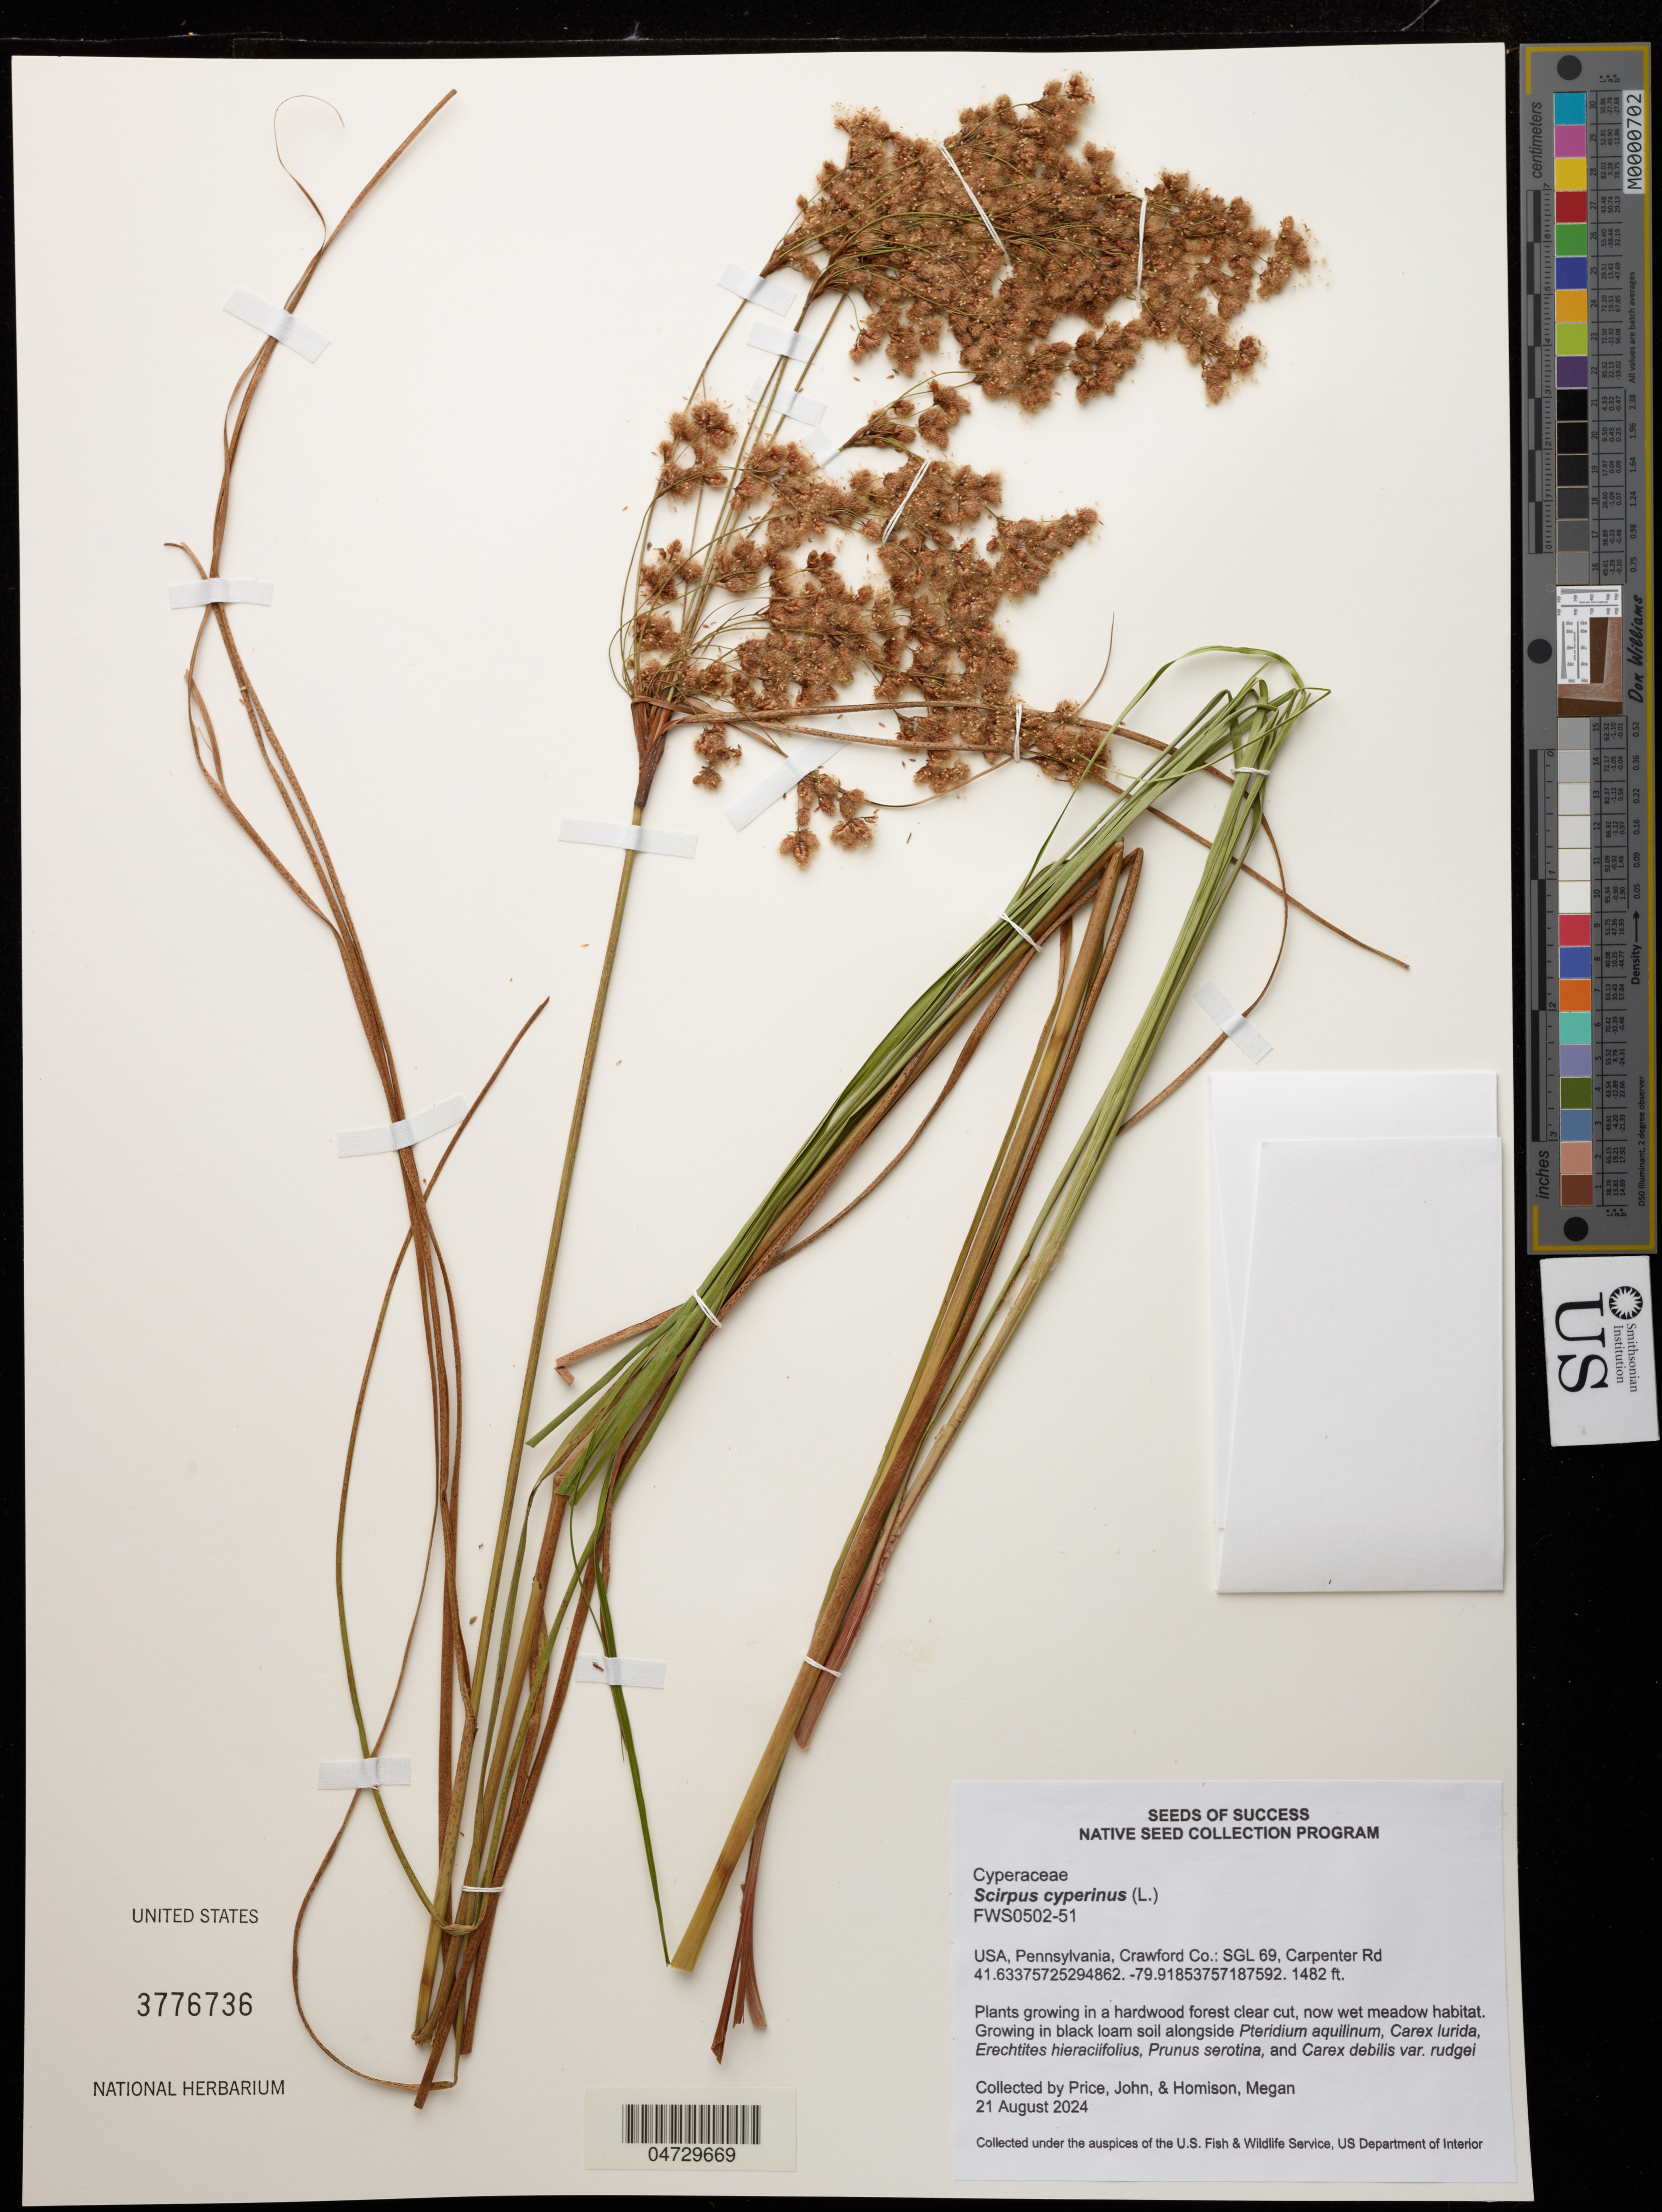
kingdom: Plantae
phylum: Tracheophyta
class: Liliopsida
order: Poales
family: Cyperaceae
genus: Scirpus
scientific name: Scirpus cyperinus (L.) Kunth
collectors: J. Price & M. Homison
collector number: FWS0502-51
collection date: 2024-08-21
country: United States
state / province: Pennsylvania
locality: Crawford Co.: SGL 69, Carpenter Rd.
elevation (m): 452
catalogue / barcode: US 3776736